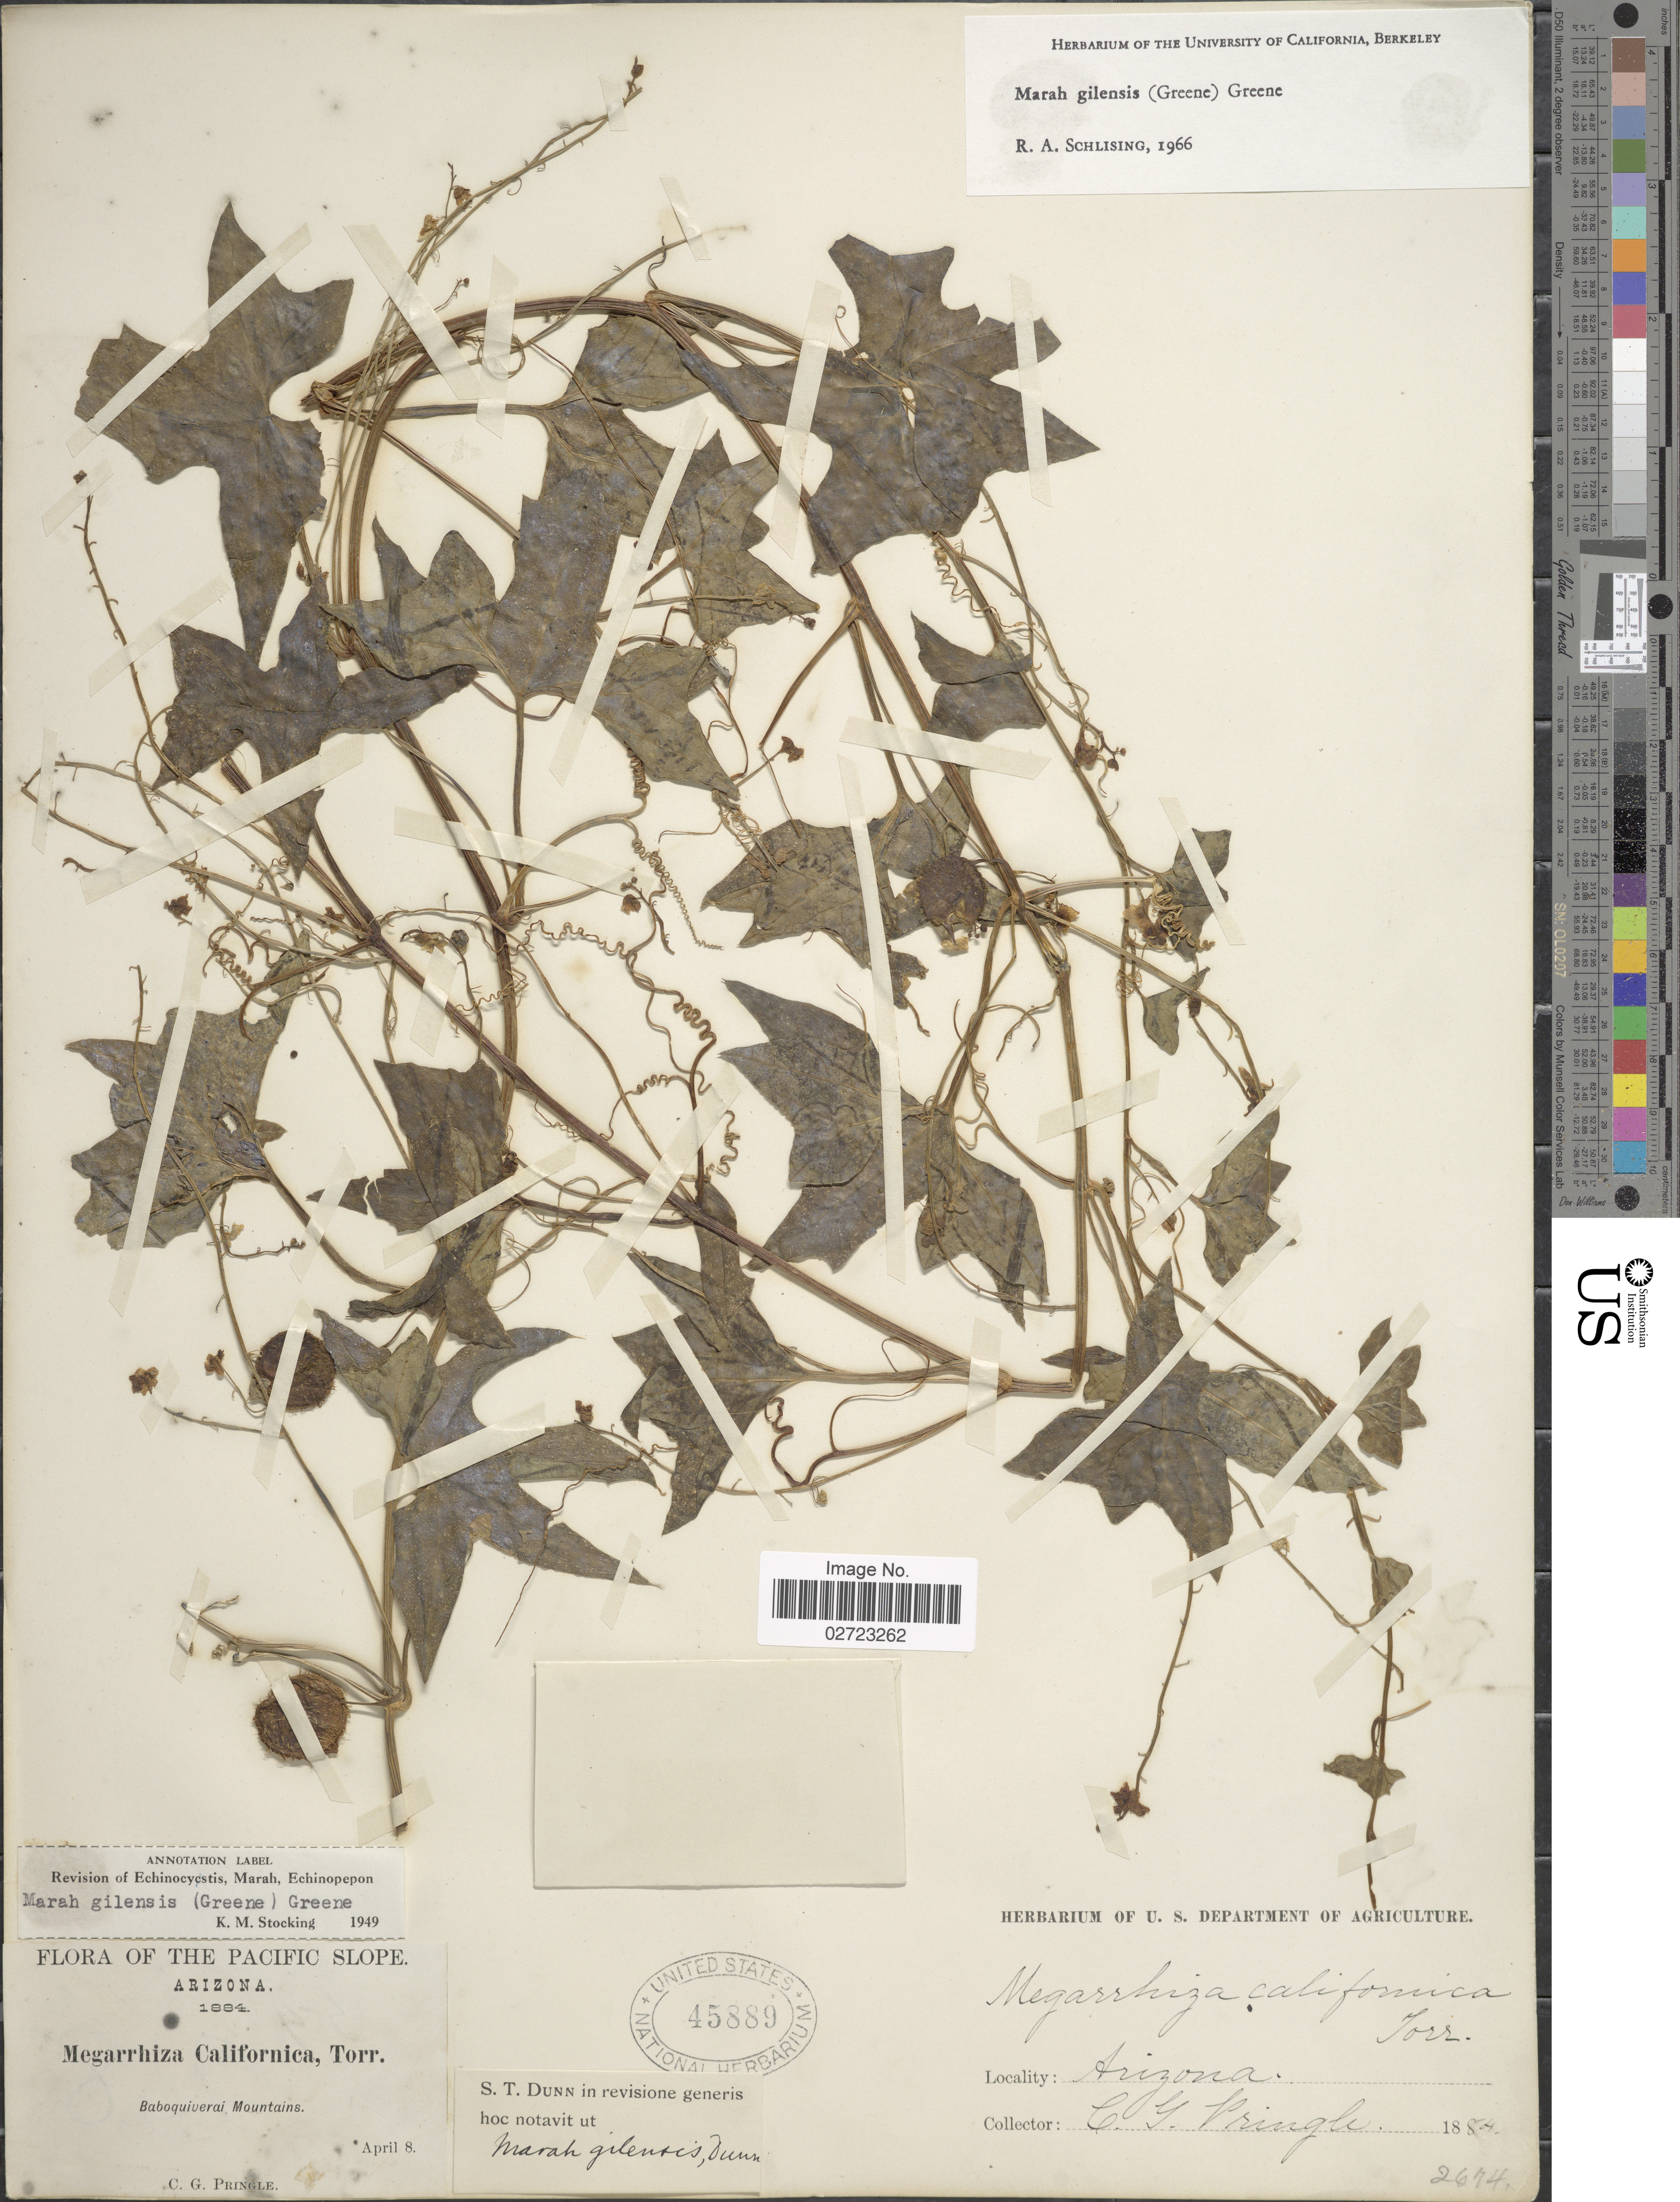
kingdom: Plantae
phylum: Tracheophyta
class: Magnoliopsida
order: Cucurbitales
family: Cucurbitaceae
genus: Marah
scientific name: Marah gilensis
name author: (Greene) Greene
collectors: C. G. Pringle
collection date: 1884-04-08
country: United States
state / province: Arizona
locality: The Pacific Slope, Baboquiverai Mountains.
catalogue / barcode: US 45889